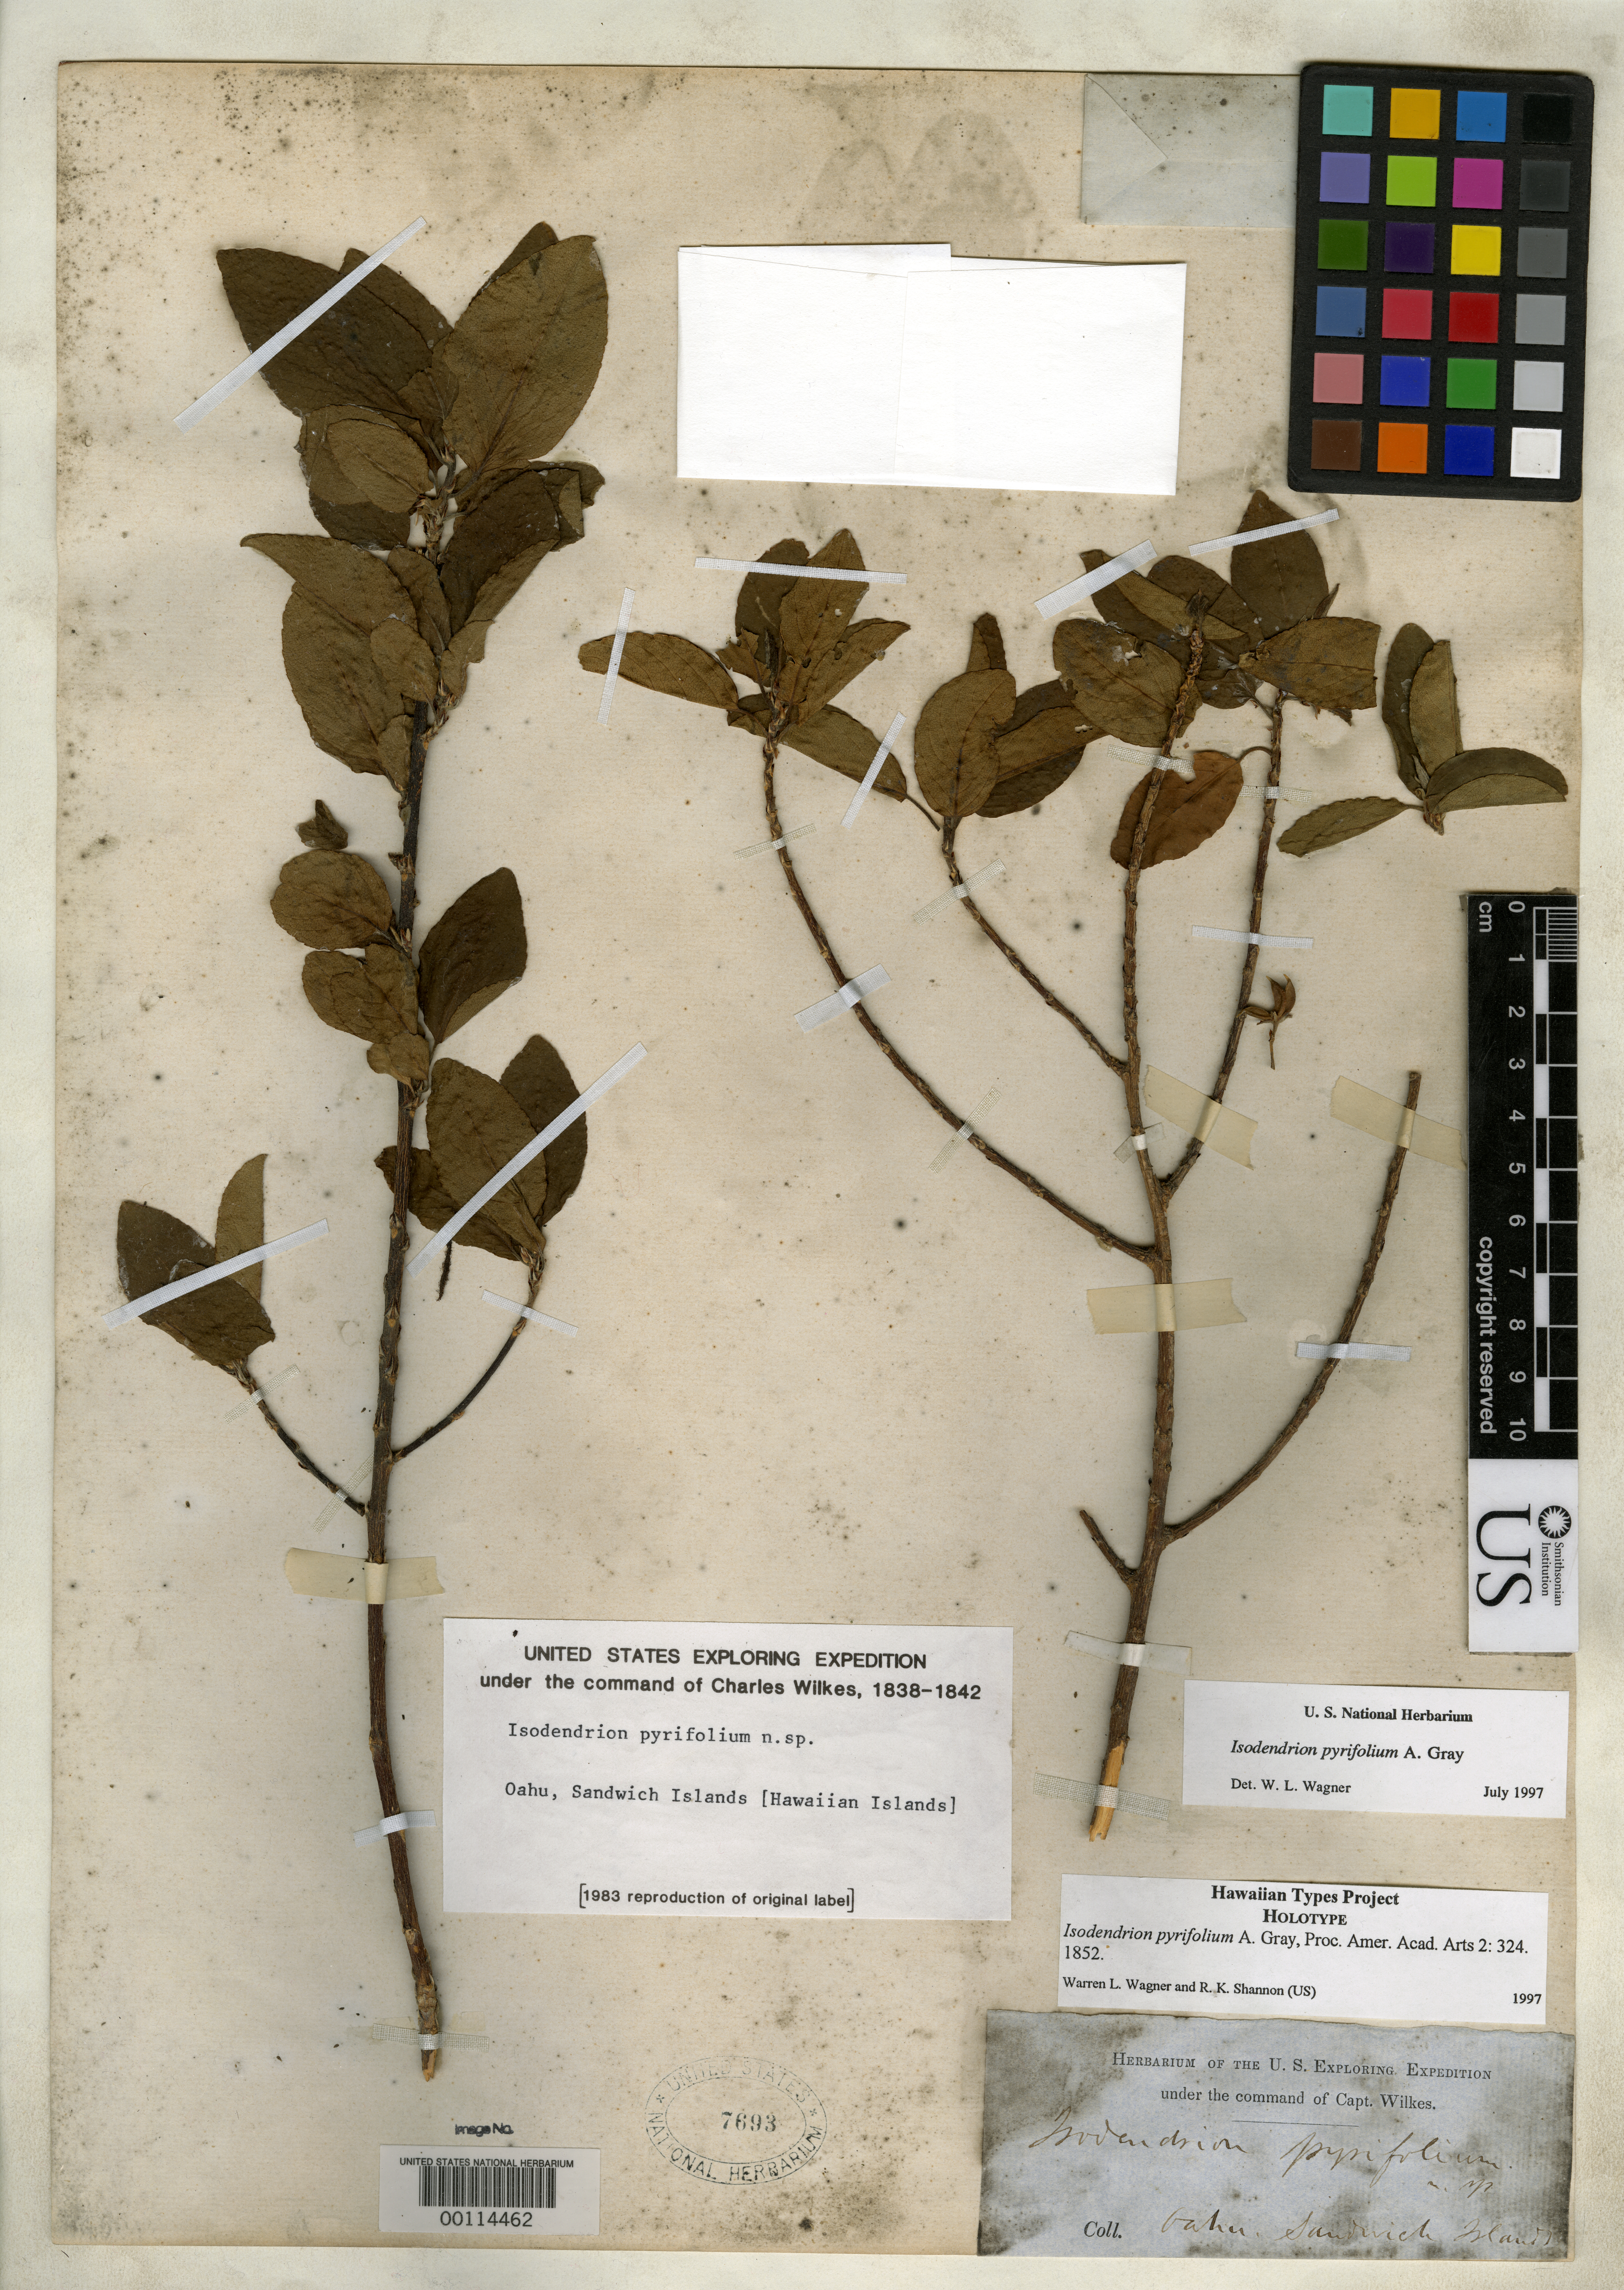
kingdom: Plantae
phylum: Tracheophyta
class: Magnoliopsida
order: Malpighiales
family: Violaceae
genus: Isodendrion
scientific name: Isodendrion pyrifolium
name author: A. Gray in Wilkes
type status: Holotype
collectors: Wilkes Explor. Exped.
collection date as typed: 1838 to -- --- 1842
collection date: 1838/1842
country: United States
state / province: Hawaii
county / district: Honolulu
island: Oahu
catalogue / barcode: US 7693